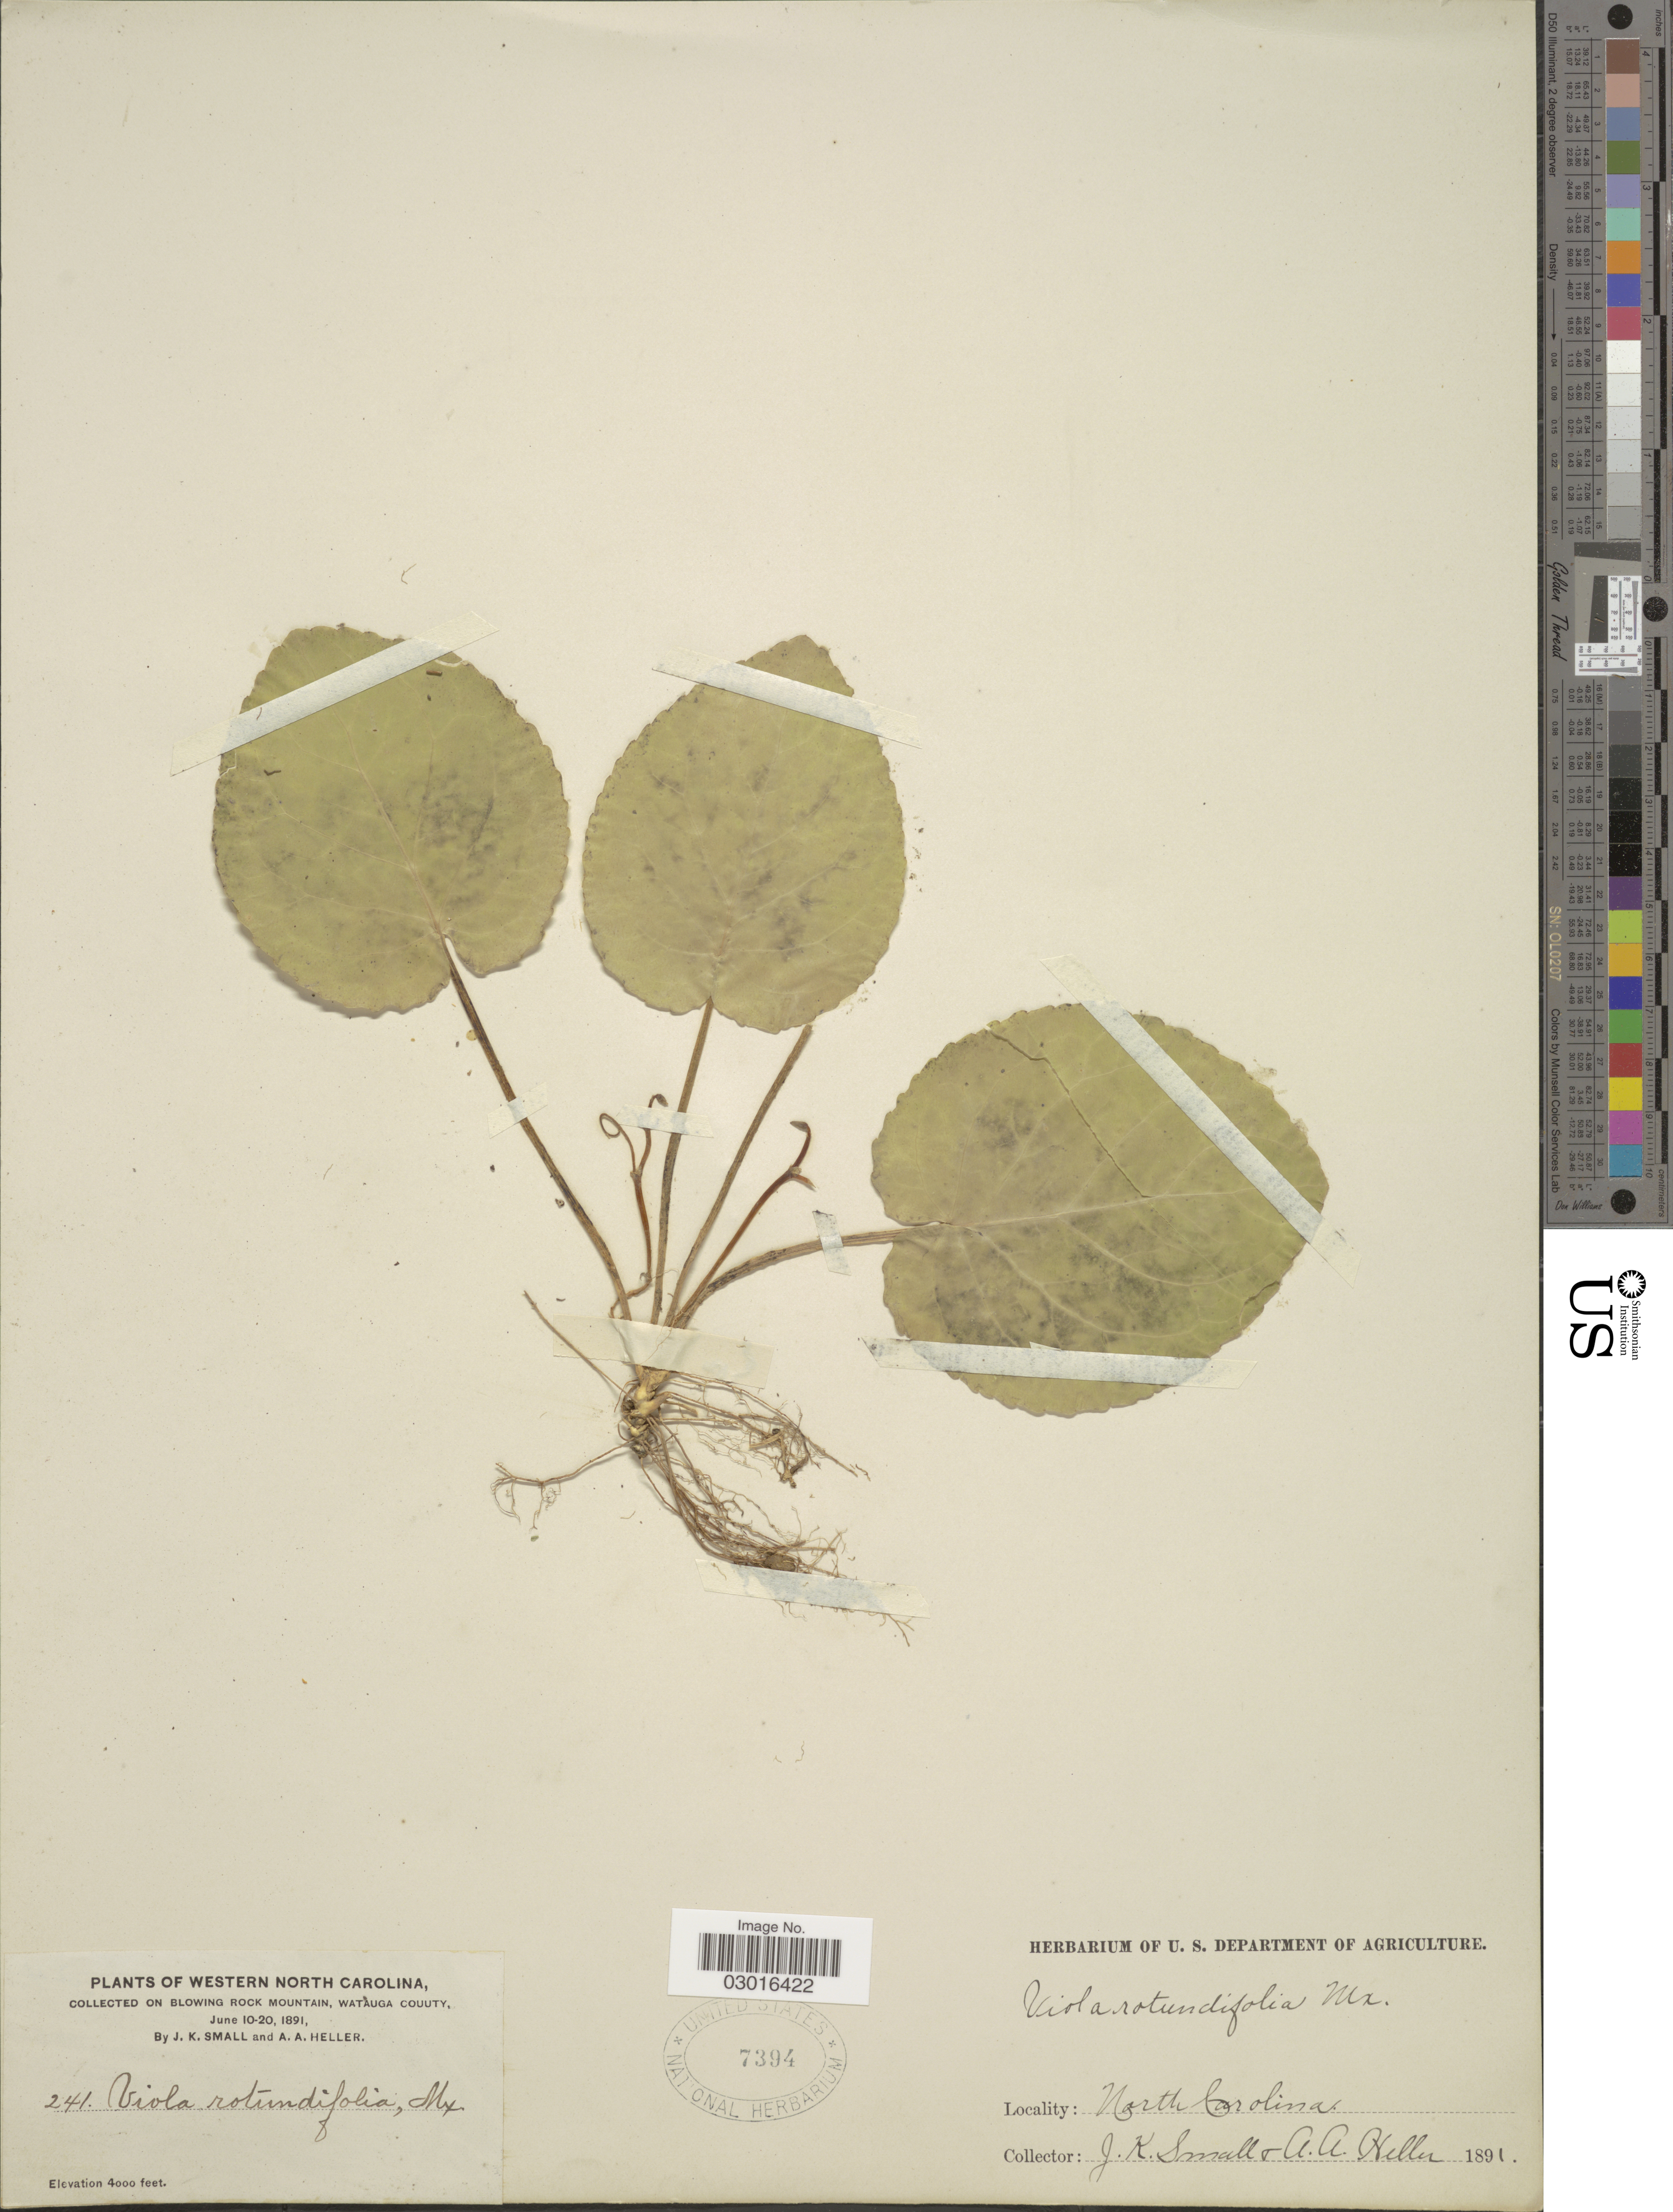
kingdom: Plantae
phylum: Tracheophyta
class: Magnoliopsida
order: Malpighiales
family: Violaceae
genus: Viola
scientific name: Viola rotundifolia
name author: Michx.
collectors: J. K. Small & A. A. Heller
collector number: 241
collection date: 1891-06-10/1891-06-20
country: United States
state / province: North Carolina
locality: Western North Carolina. On Blowing Rock Mountain, Watauga County.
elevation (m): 1219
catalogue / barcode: US 7394